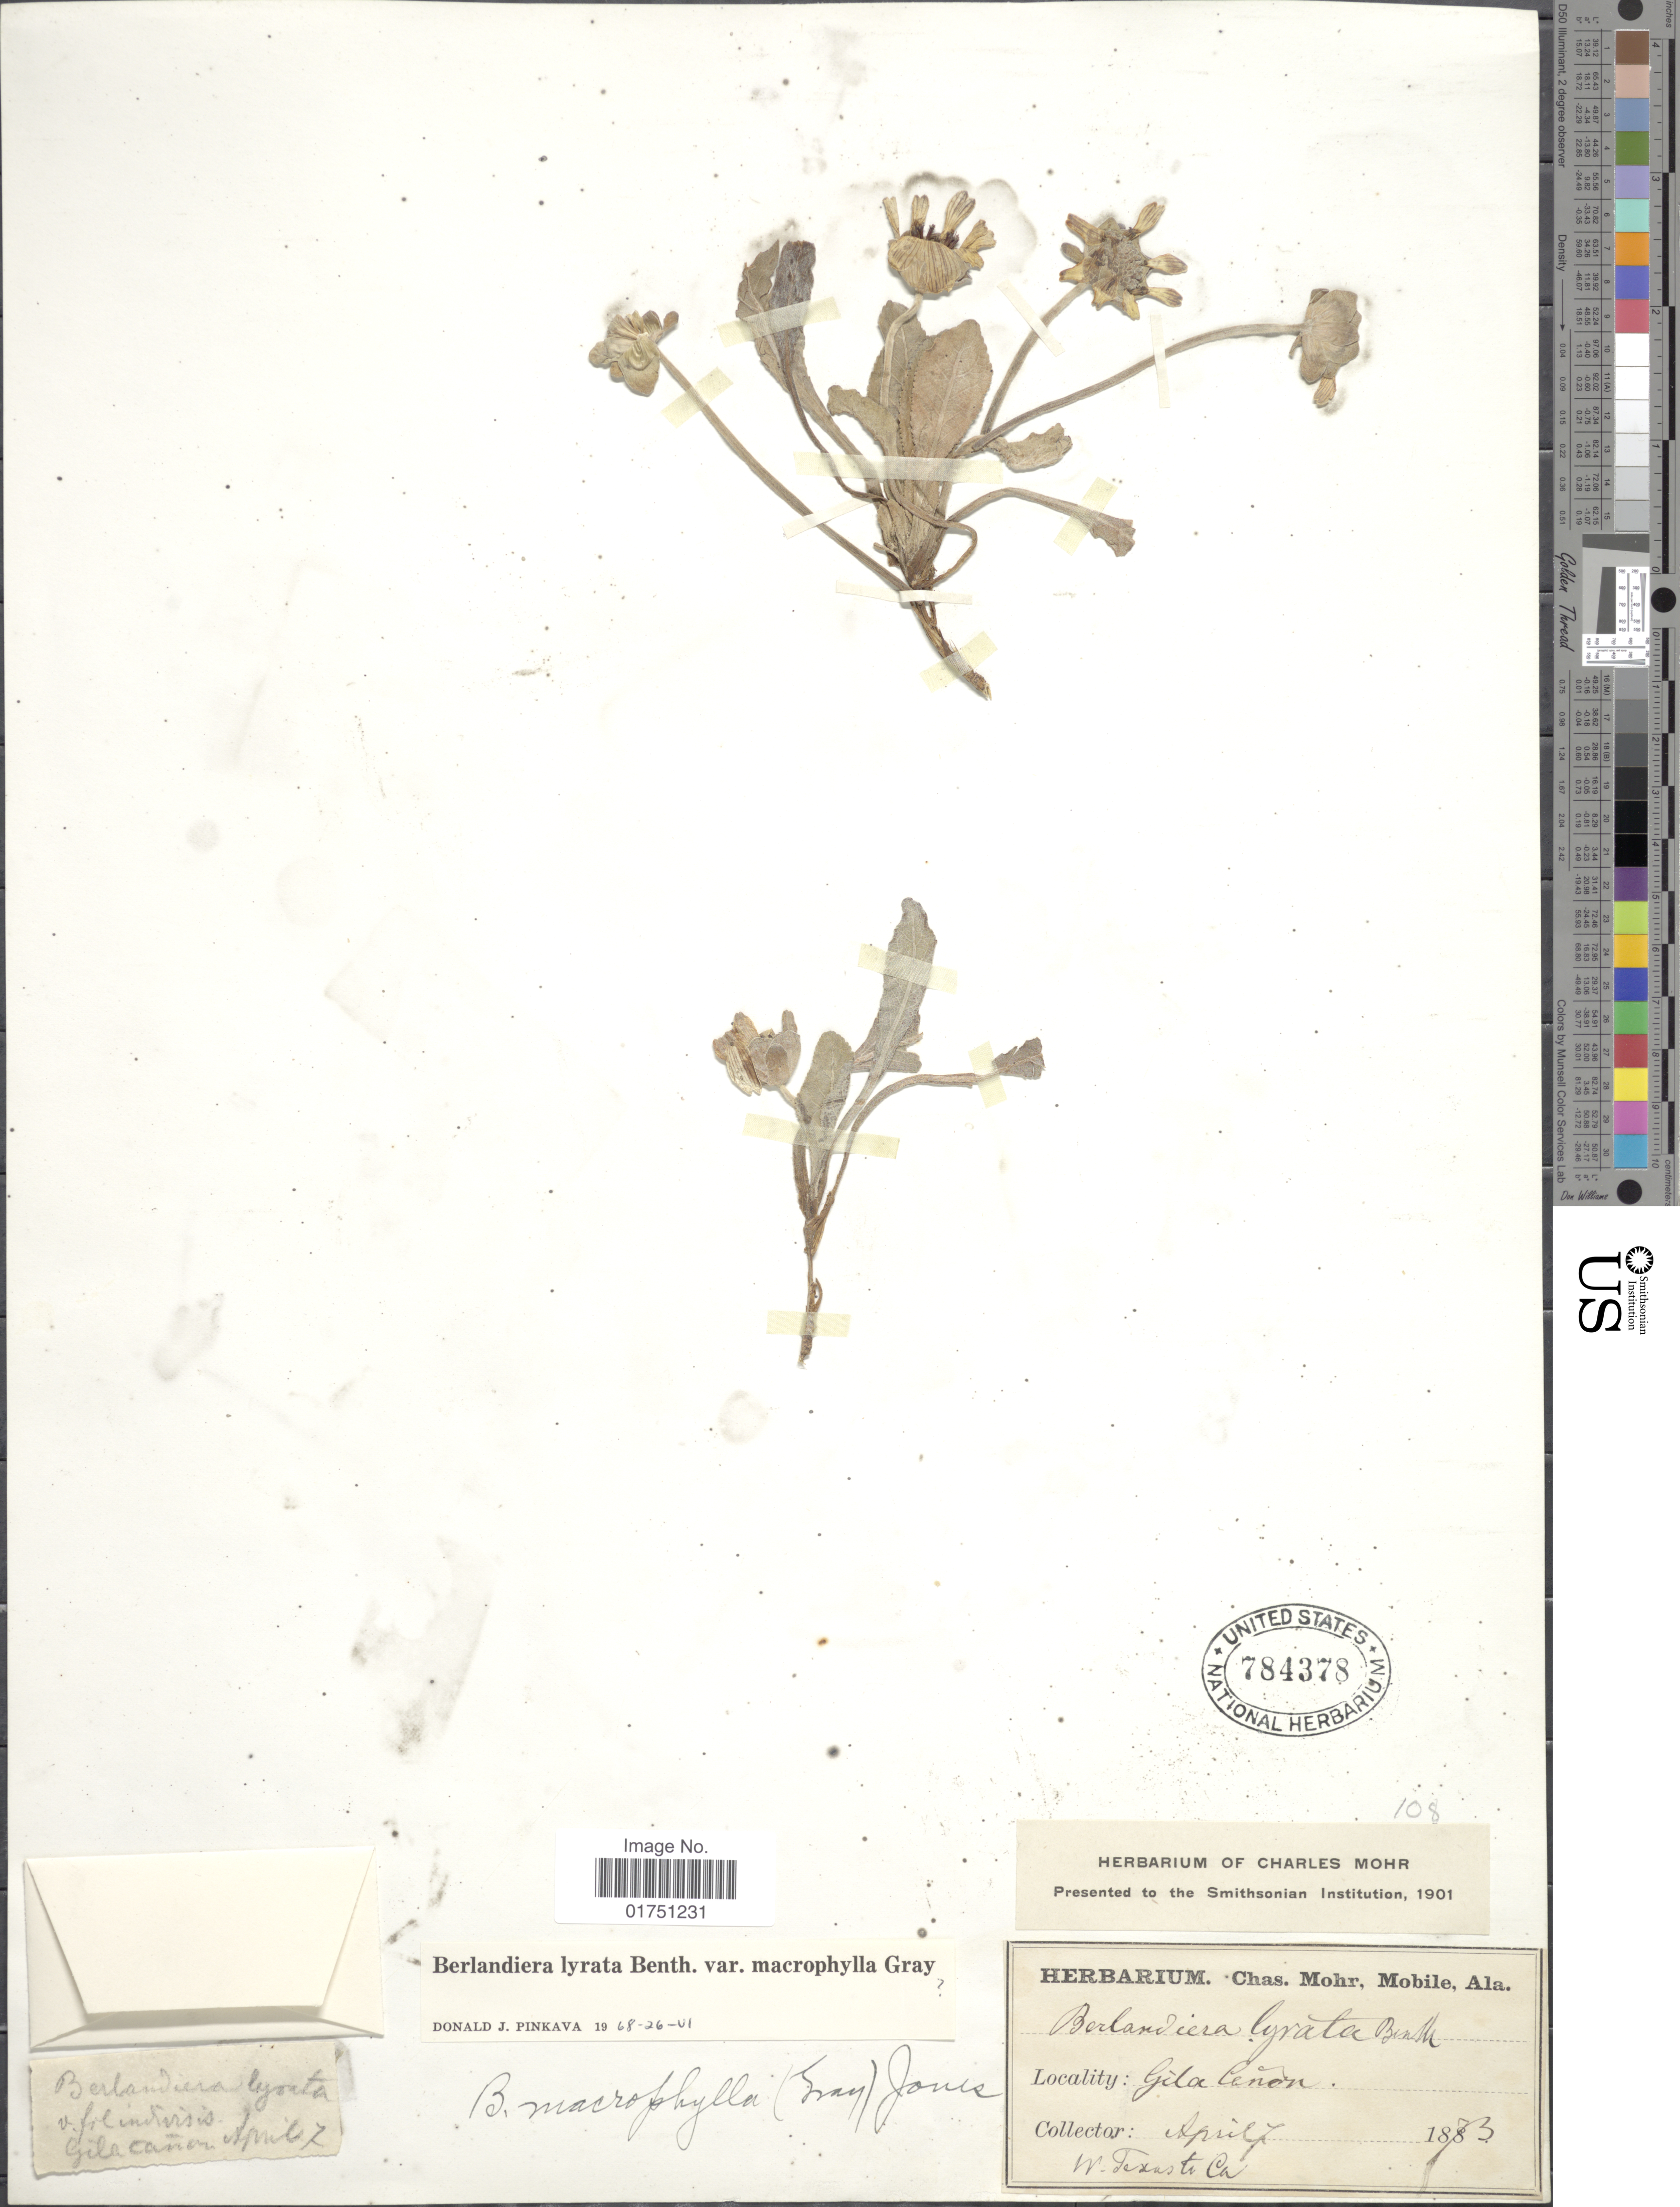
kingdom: Plantae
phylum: Tracheophyta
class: Magnoliopsida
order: Asterales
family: Asteraceae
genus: Berlandiera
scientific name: Berlandiera lyrata var. macrophylla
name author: A. Gray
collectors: ex herb. Charles Mohr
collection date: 1873-04-07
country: United States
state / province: Texas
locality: Gila Ceñon. W. Texas to Ca.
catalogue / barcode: US 784378